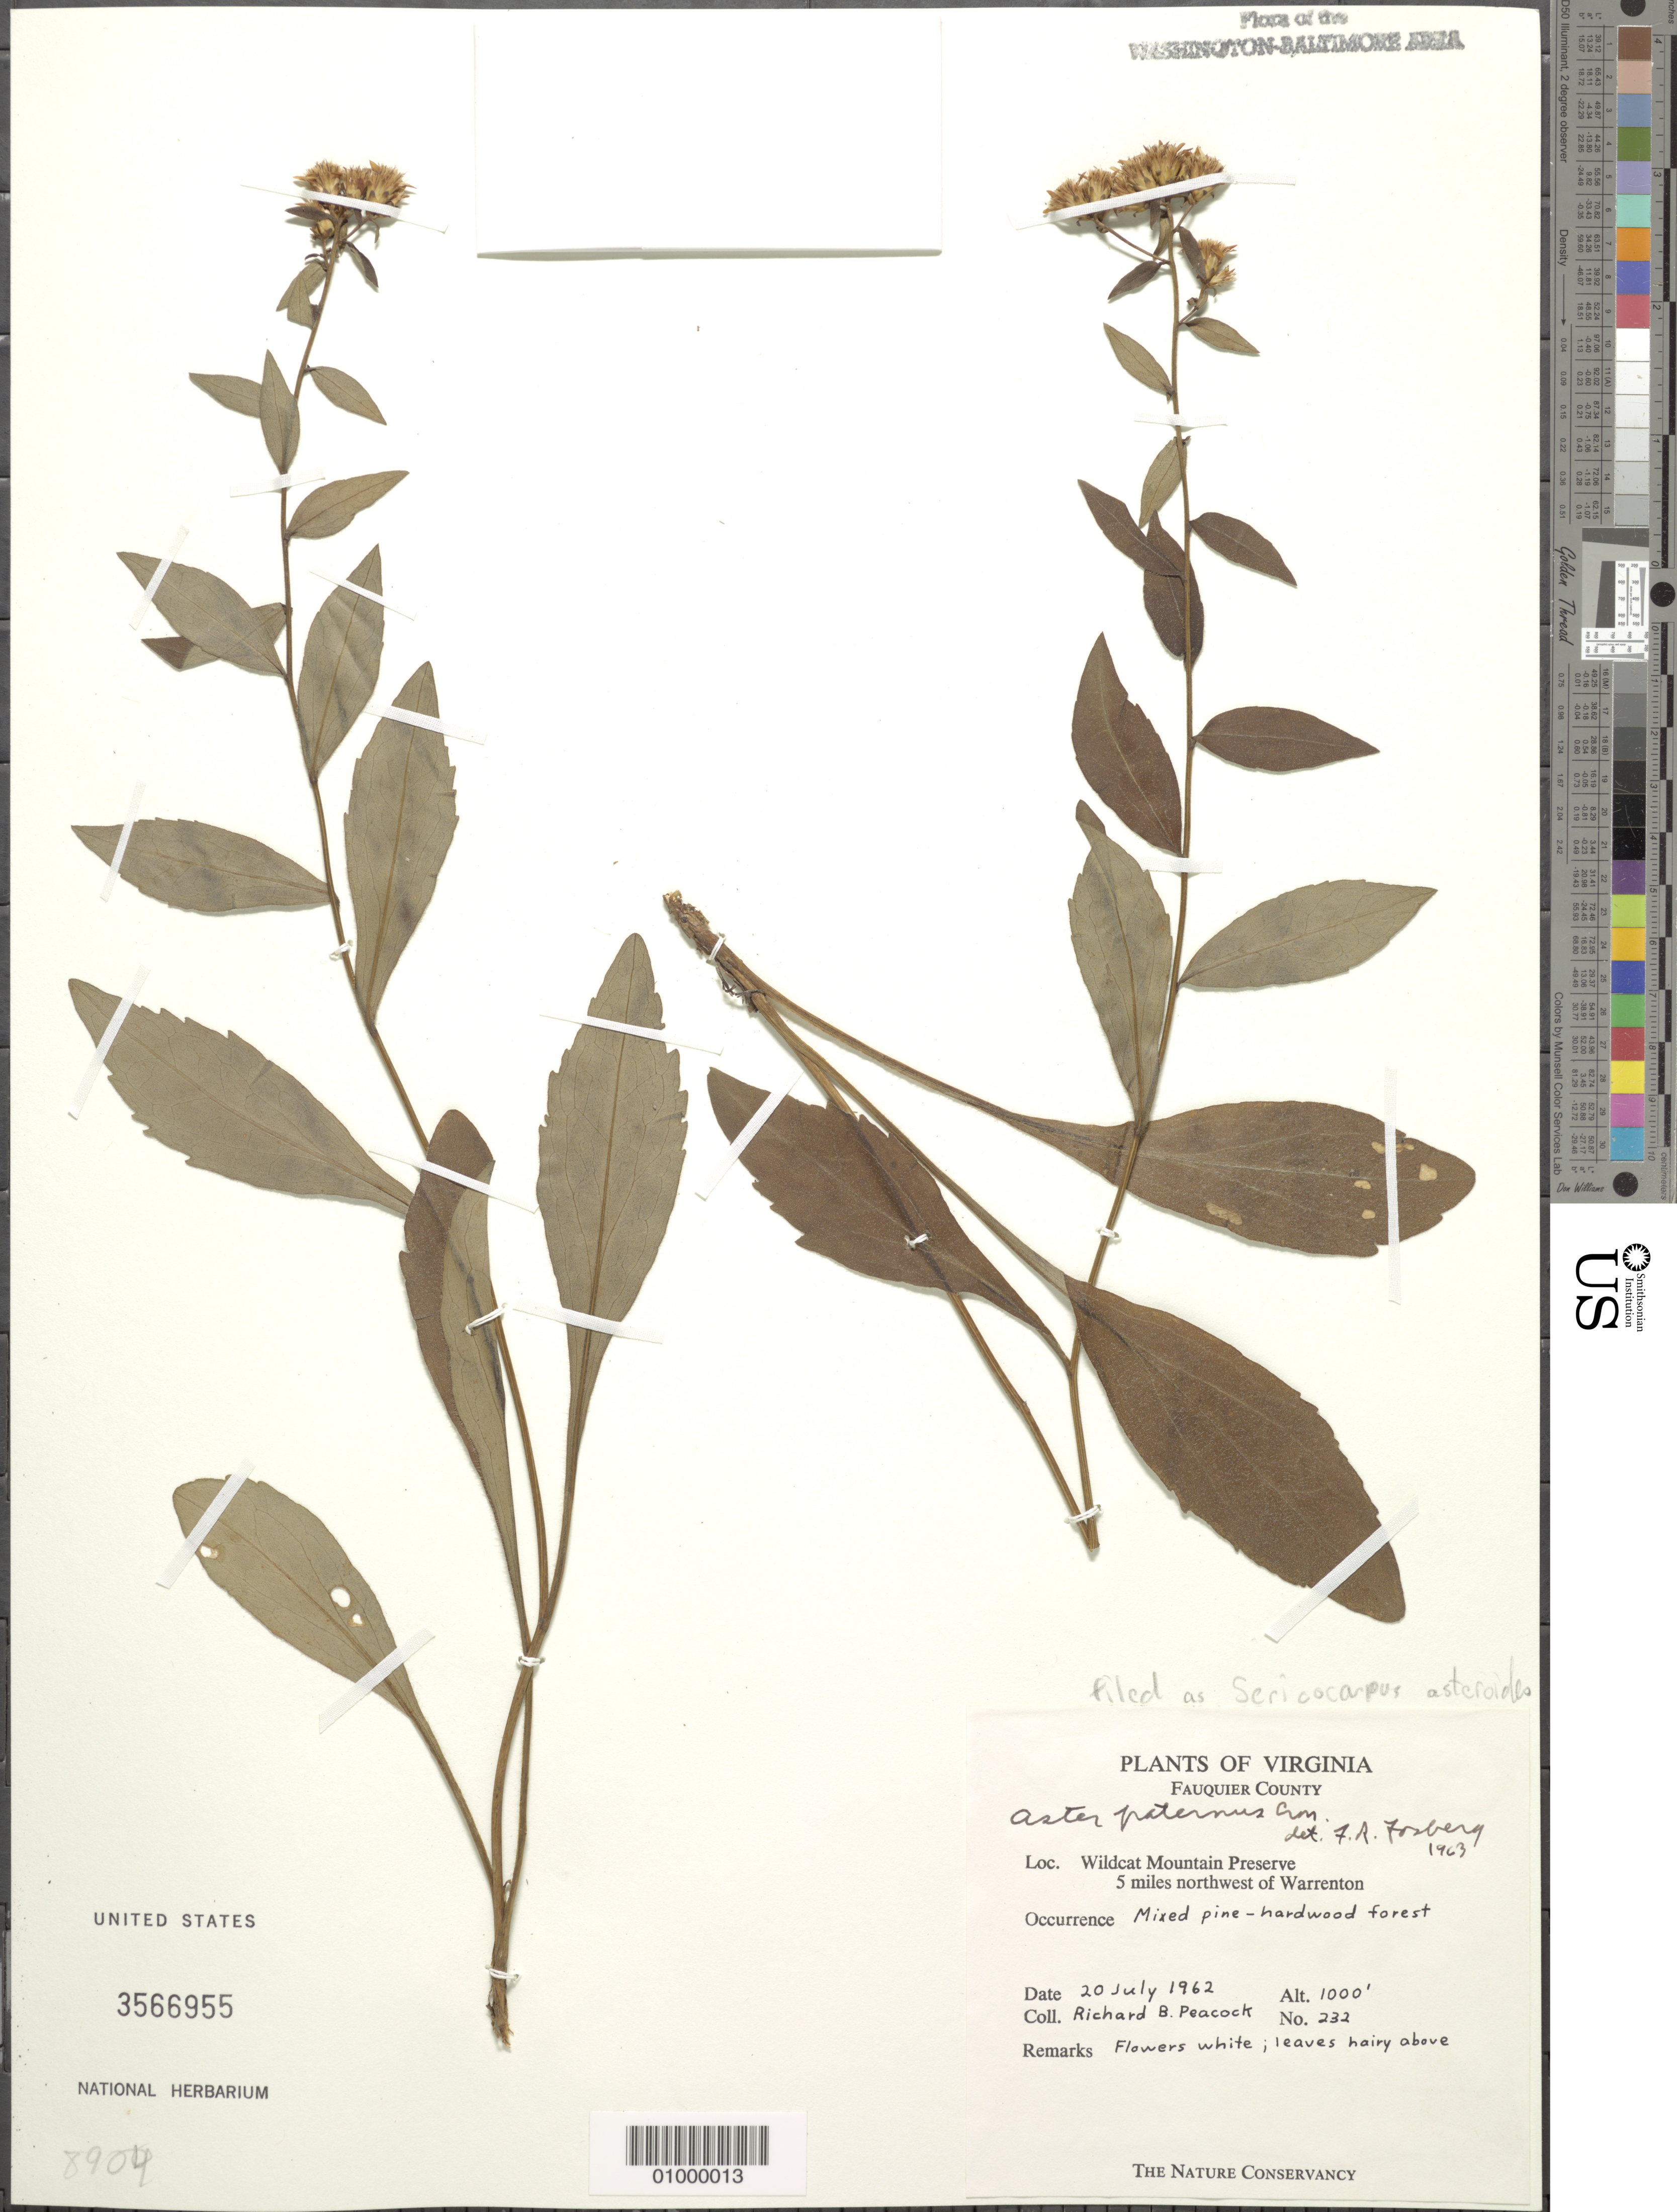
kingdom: Plantae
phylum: Tracheophyta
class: Magnoliopsida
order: Asterales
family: Asteraceae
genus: Sericocarpus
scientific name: Sericocarpus asteroides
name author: (L.) Britton, Stearns & Poggenb.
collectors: R. Peacock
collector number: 232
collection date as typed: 20 Jul 1962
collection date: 1962-07-20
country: United States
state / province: Virginia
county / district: Fauquier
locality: Wildcat Mountain Preserve, 5 miles northwest of Warrenton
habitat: mixed pine-hardwood forest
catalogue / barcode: US 3566955